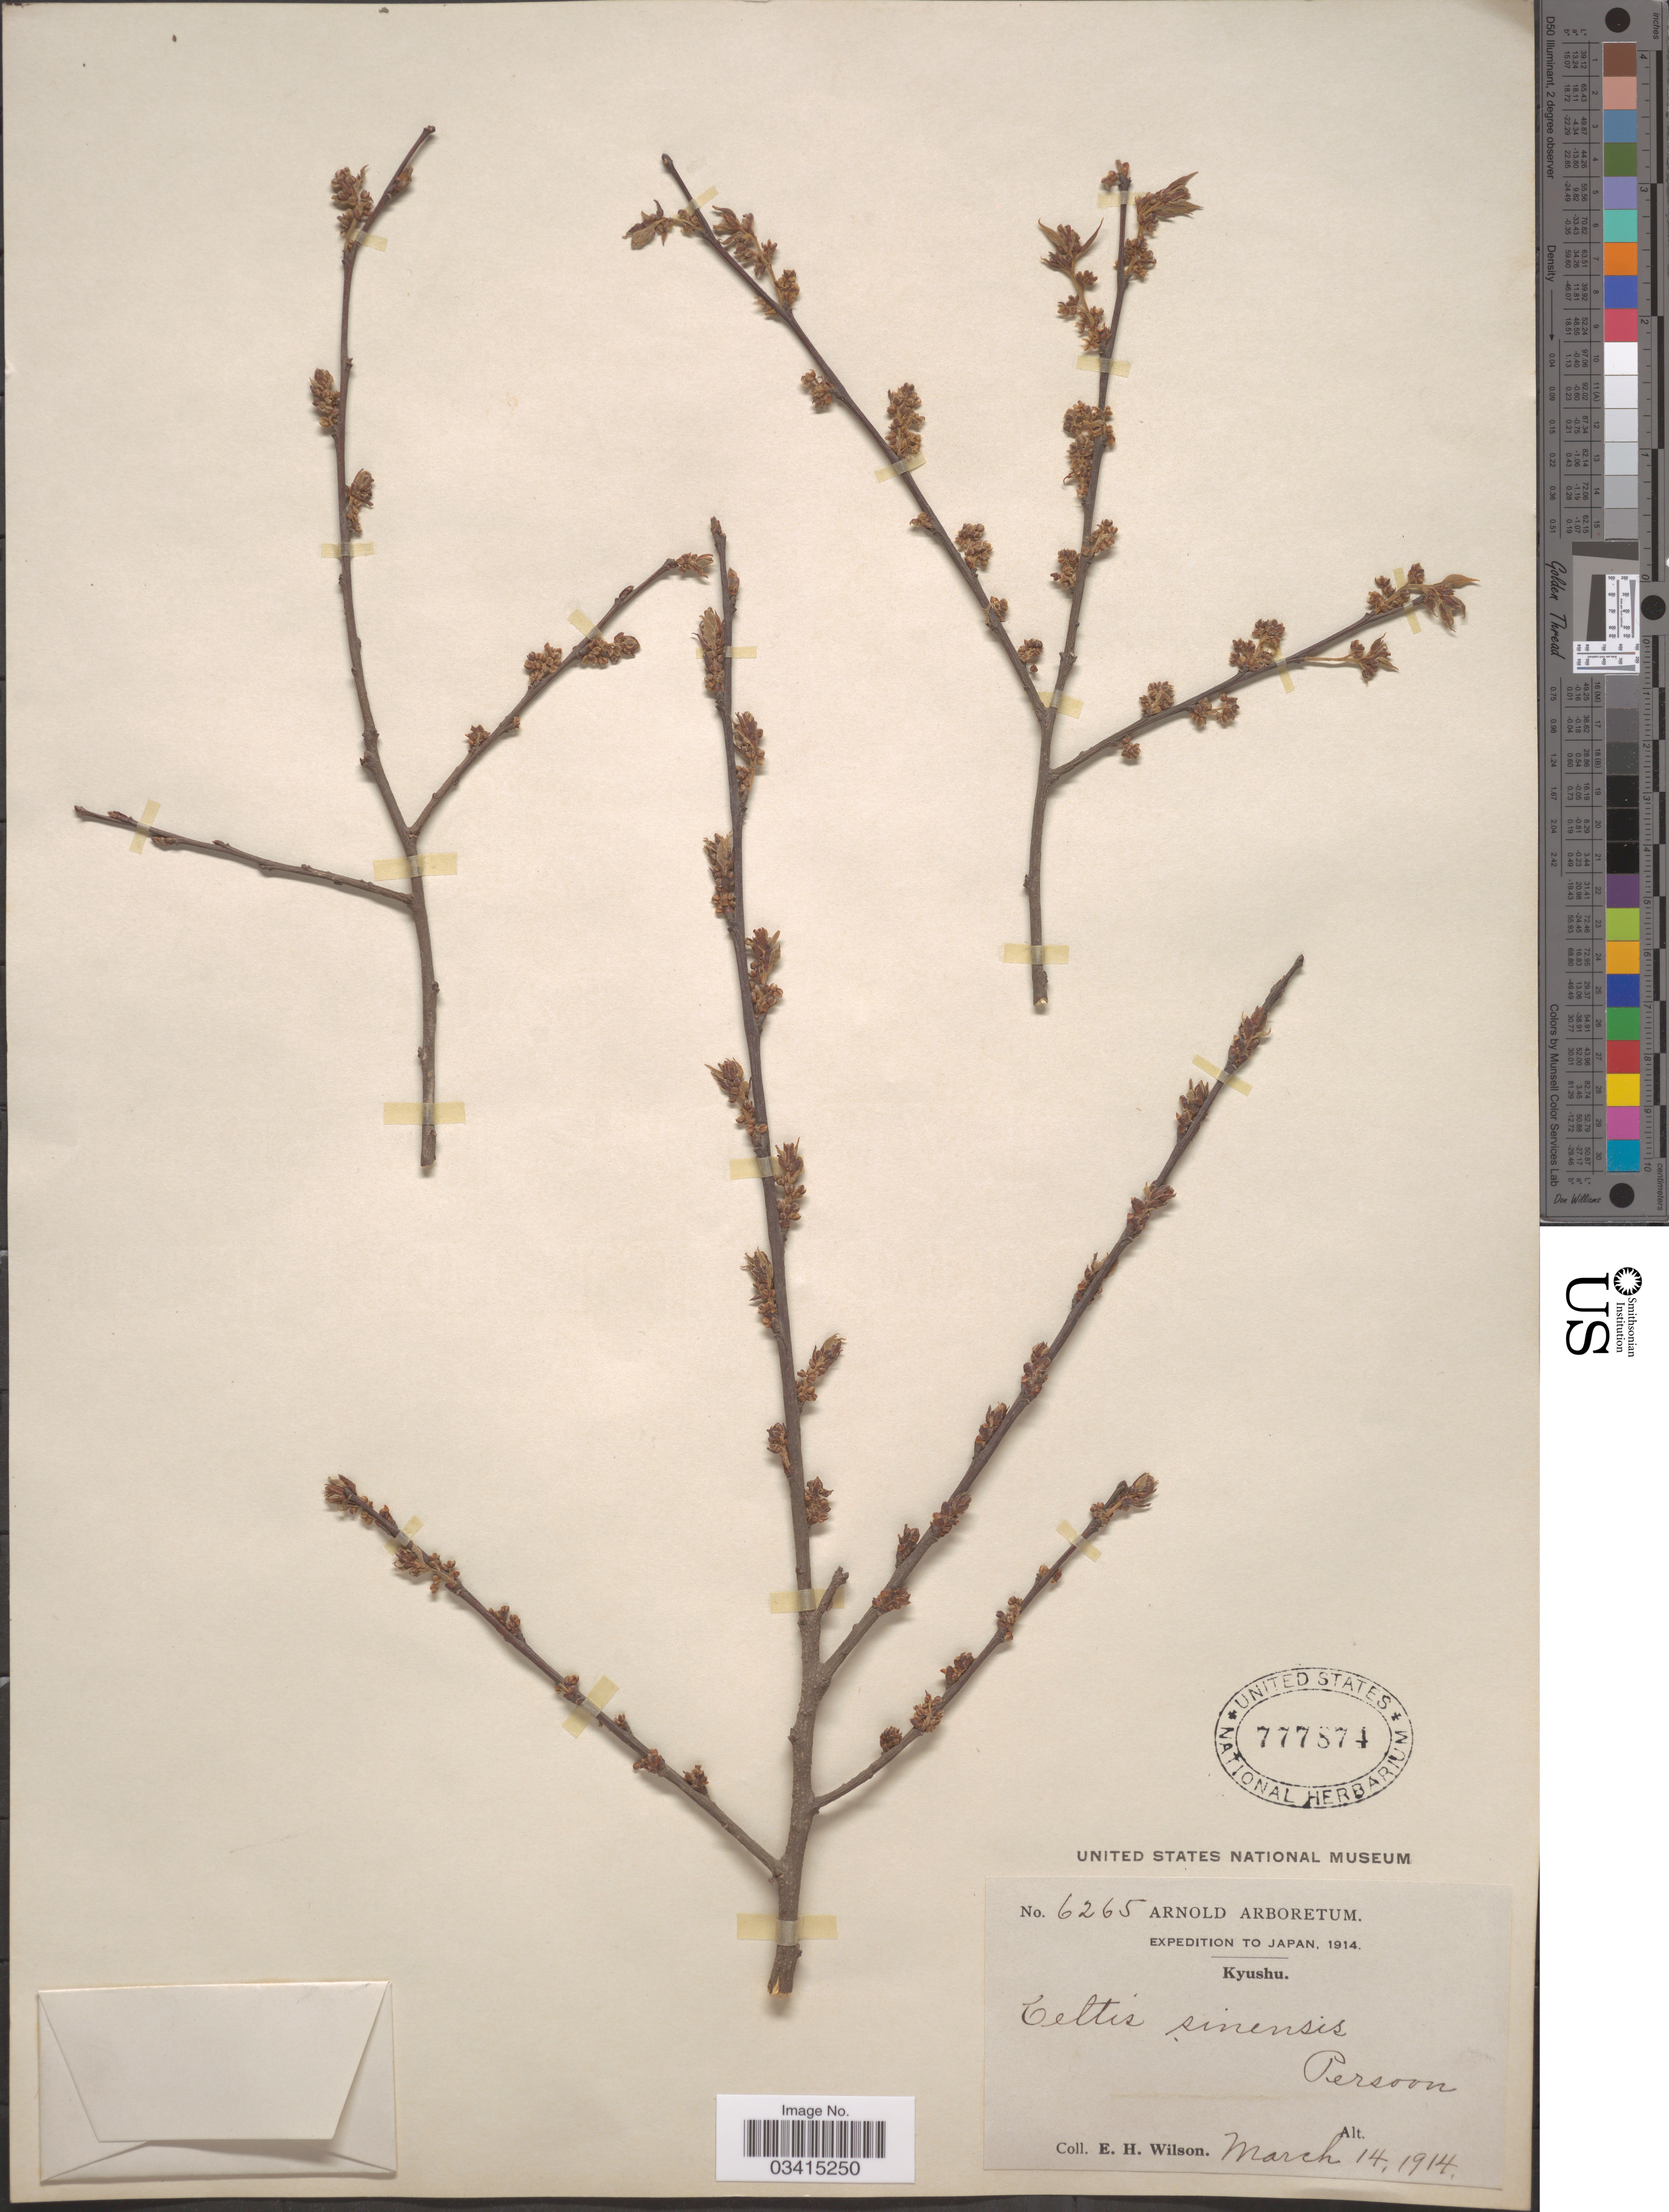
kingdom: Plantae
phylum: Tracheophyta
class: Magnoliopsida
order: Rosales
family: Cannabaceae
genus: Celtis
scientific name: Celtis sinensis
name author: Pers.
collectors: E. Wilson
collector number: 6265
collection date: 1914-03-14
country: Japan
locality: Kyushu.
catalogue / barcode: US 777874